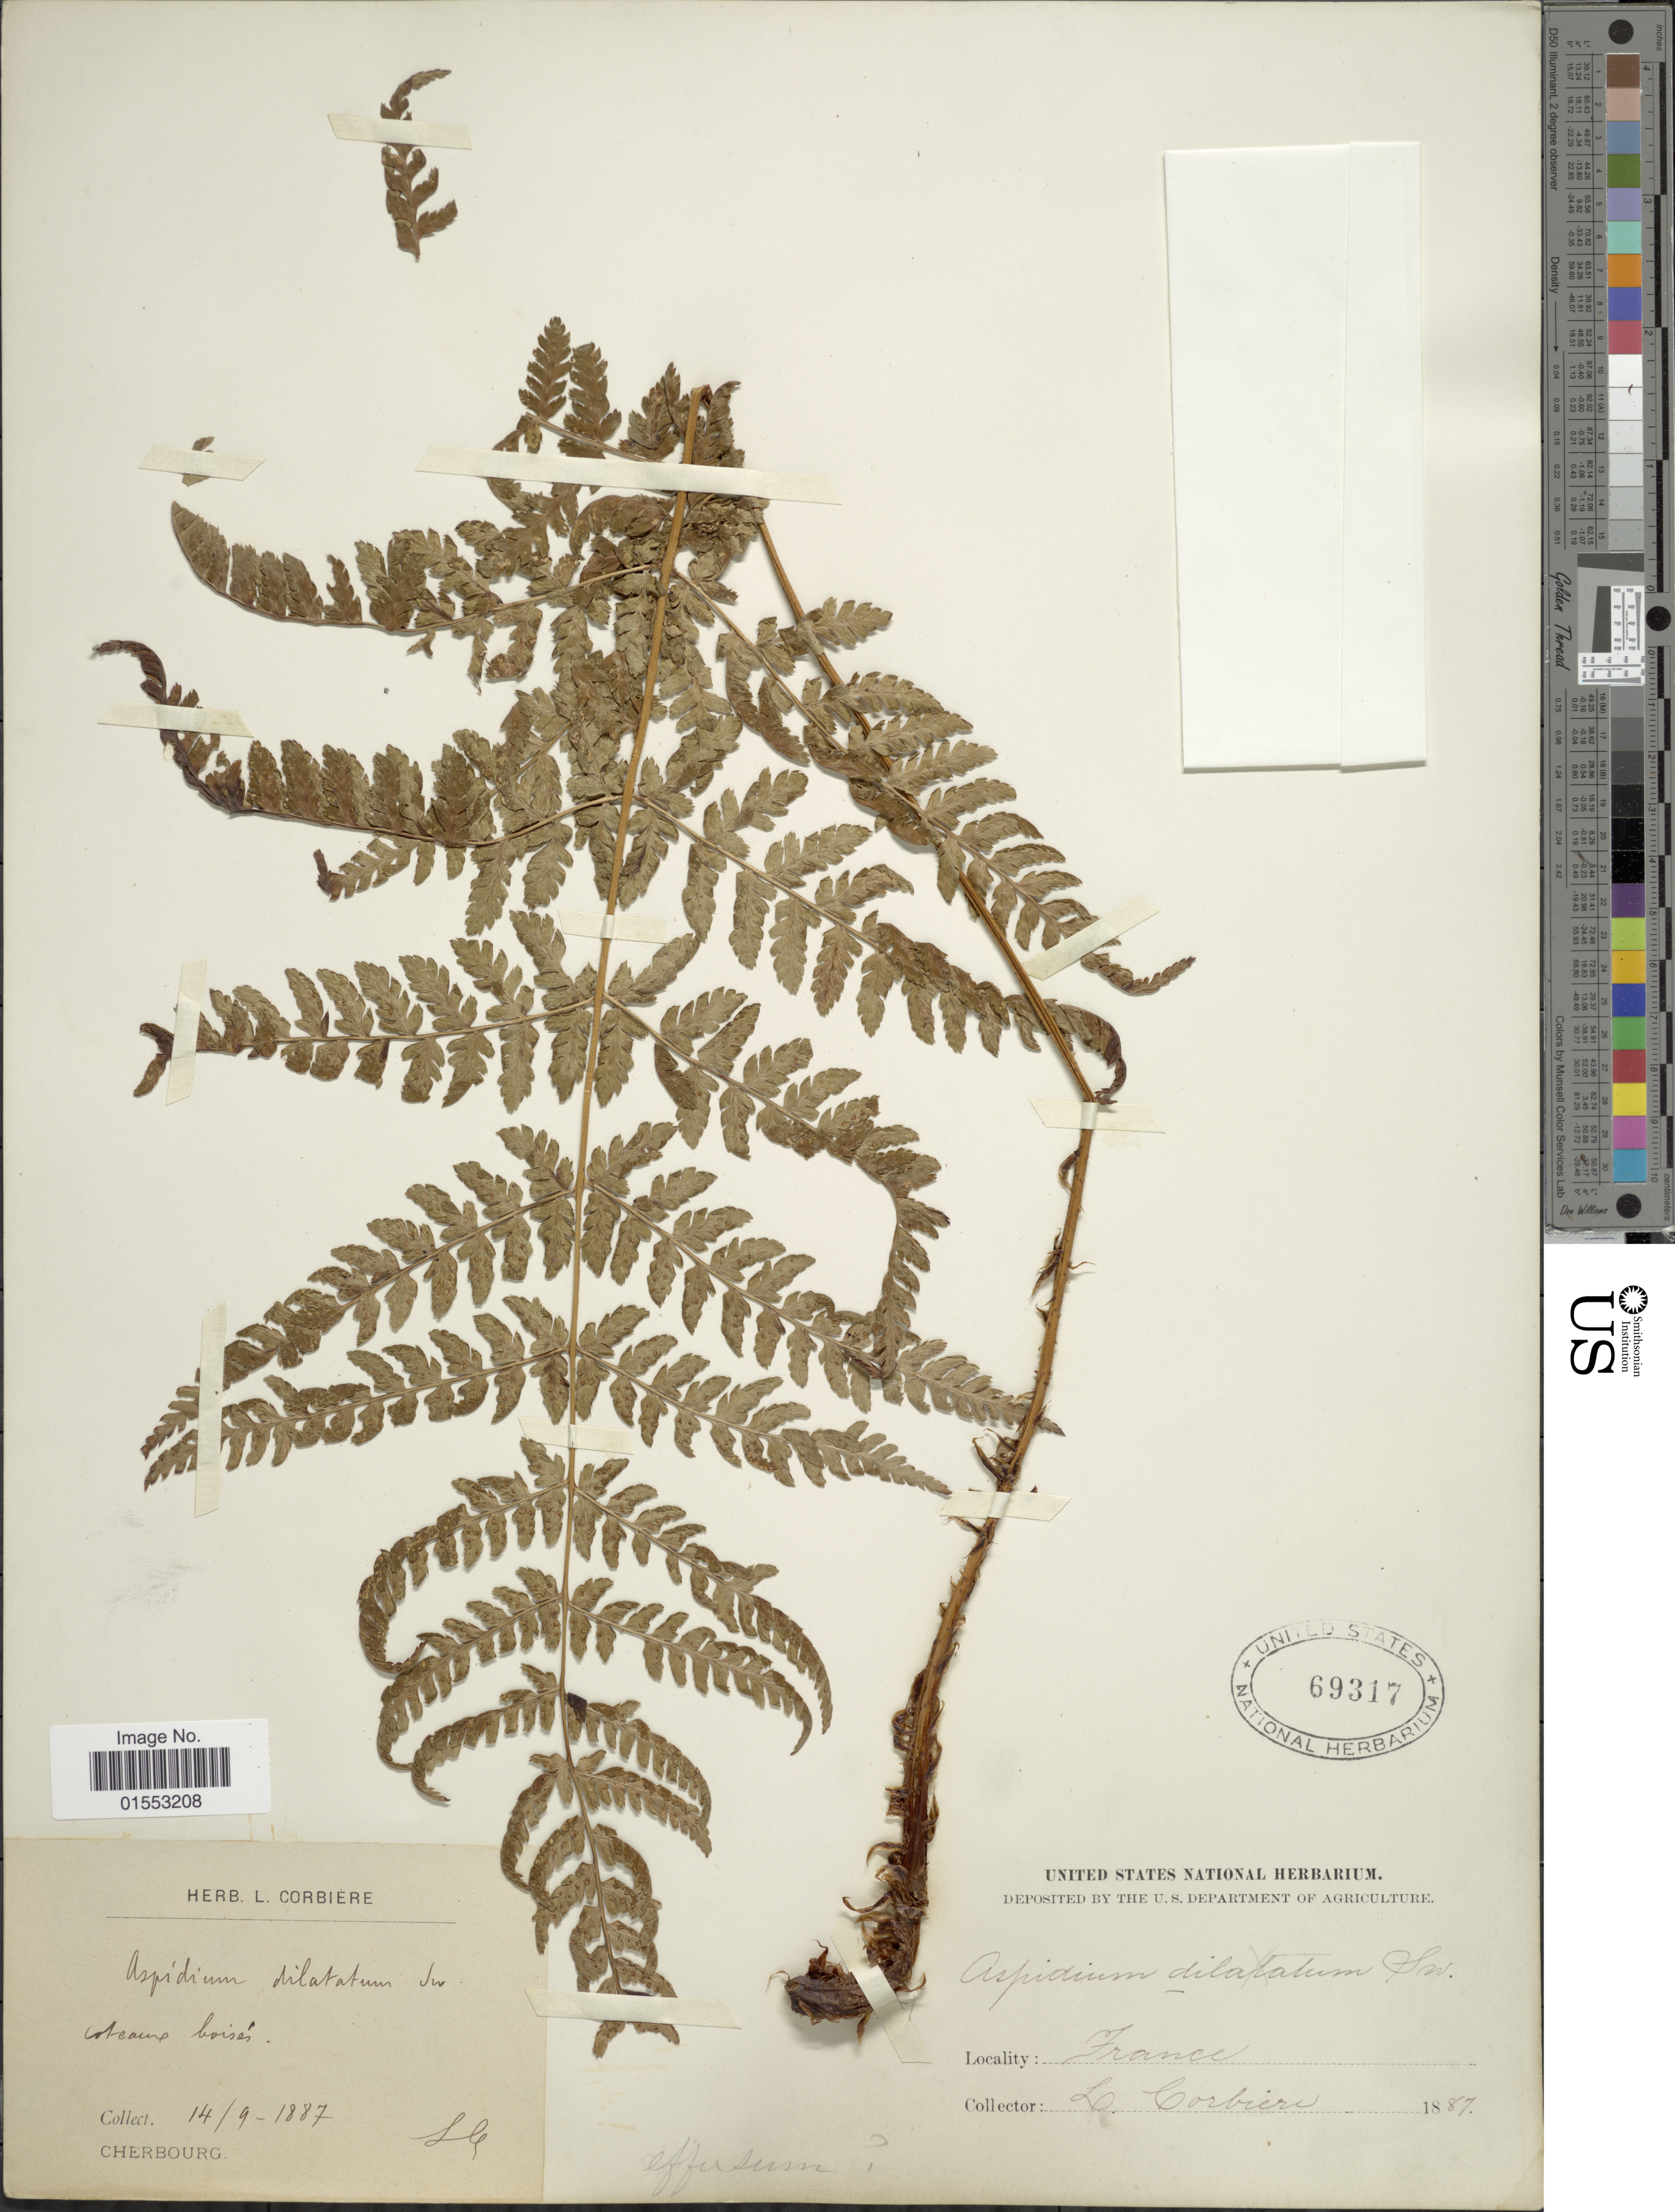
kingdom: Plantae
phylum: Tracheophyta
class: Polypodiopsida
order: Polypodiales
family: Dryopteridaceae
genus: Dryopteris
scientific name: Dryopteris dilatata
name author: (Hoffm.) A. Gray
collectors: L. Corbière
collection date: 1887-09-14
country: France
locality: Cherbourg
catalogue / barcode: US 69317